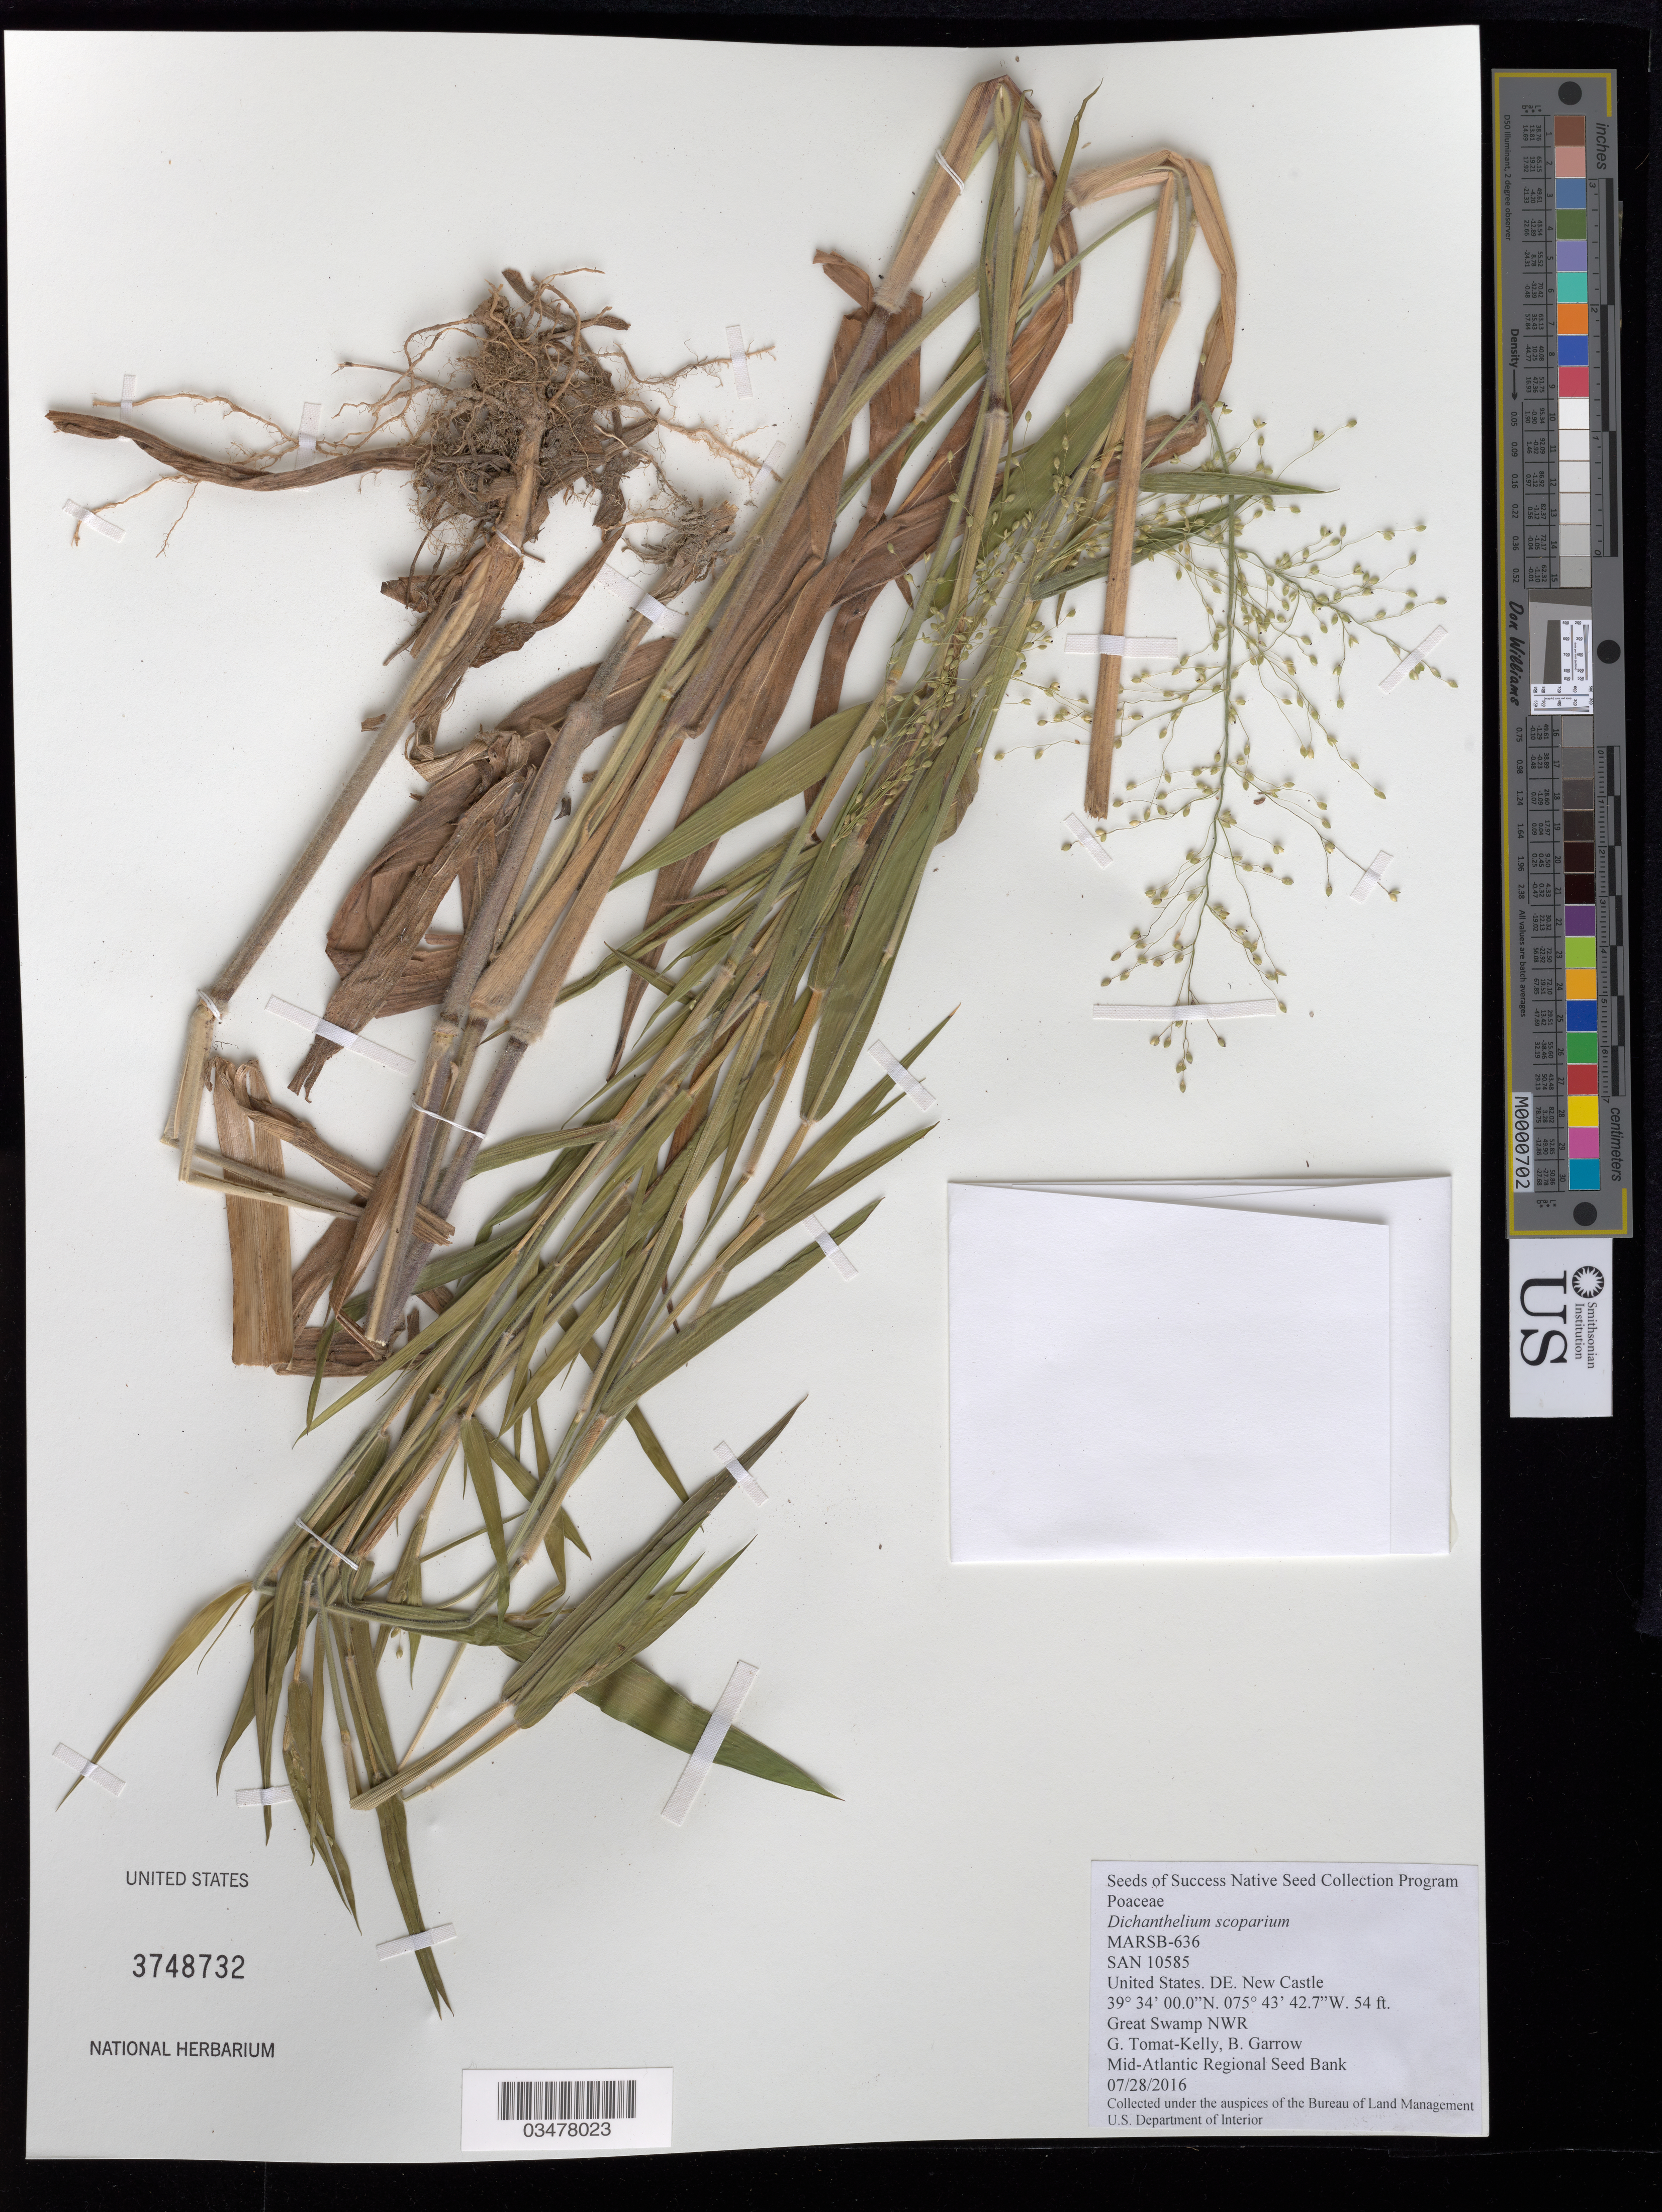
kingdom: Plantae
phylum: Tracheophyta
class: Liliopsida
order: Poales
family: Poaceae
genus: Dichanthelium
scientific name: Dichanthelium scoparium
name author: (Lam.) Gould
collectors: G. Tomat-Kelly & B. Garrow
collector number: MARSB-636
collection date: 2016-07-28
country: United States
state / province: Delaware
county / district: New Castle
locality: Great Swamp NWR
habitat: Field (power-cut line)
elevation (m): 16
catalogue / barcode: US 3748732